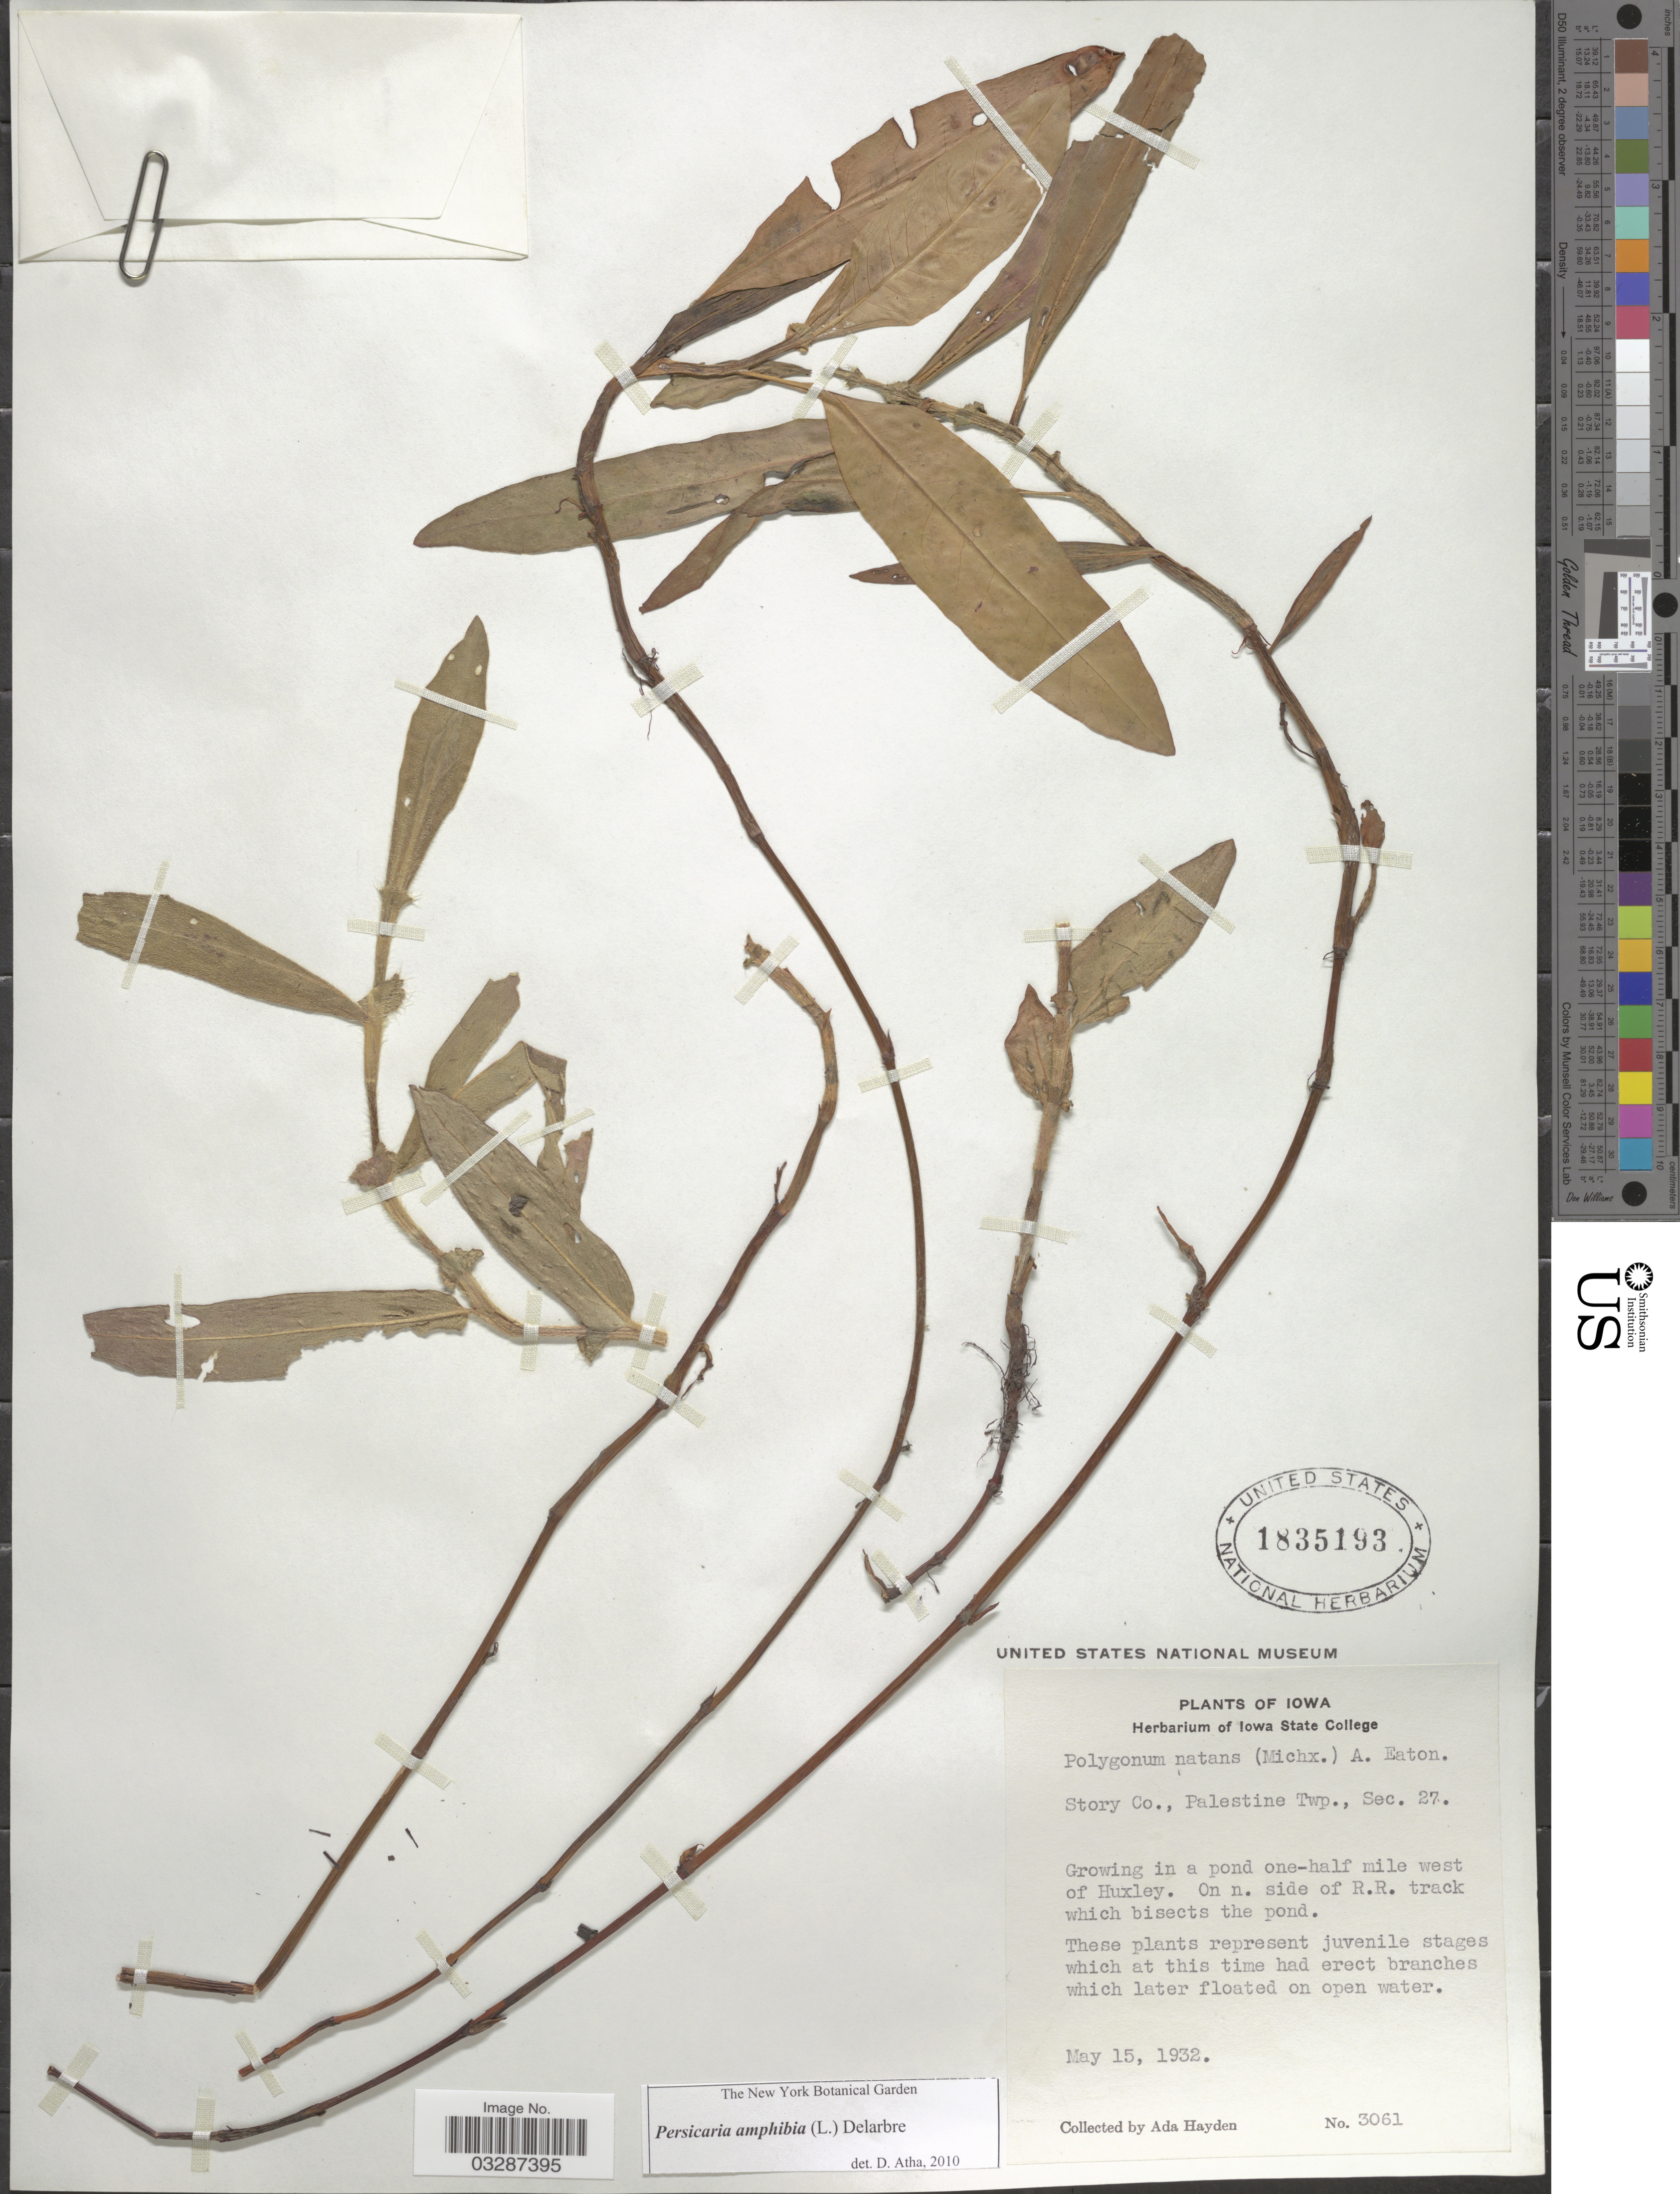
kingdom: Plantae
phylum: Tracheophyta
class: Magnoliopsida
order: Caryophyllales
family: Polygonaceae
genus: Persicaria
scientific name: Persicaria amphibia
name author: (L.) Delarbre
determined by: Atha, D. E.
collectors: Ada Hayden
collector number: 3061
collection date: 1932-05-15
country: United States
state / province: Iowa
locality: Growing in a pond one-half mile west of Huxley. On n. side of R.R. track which bisects the pond.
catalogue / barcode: US 1835193